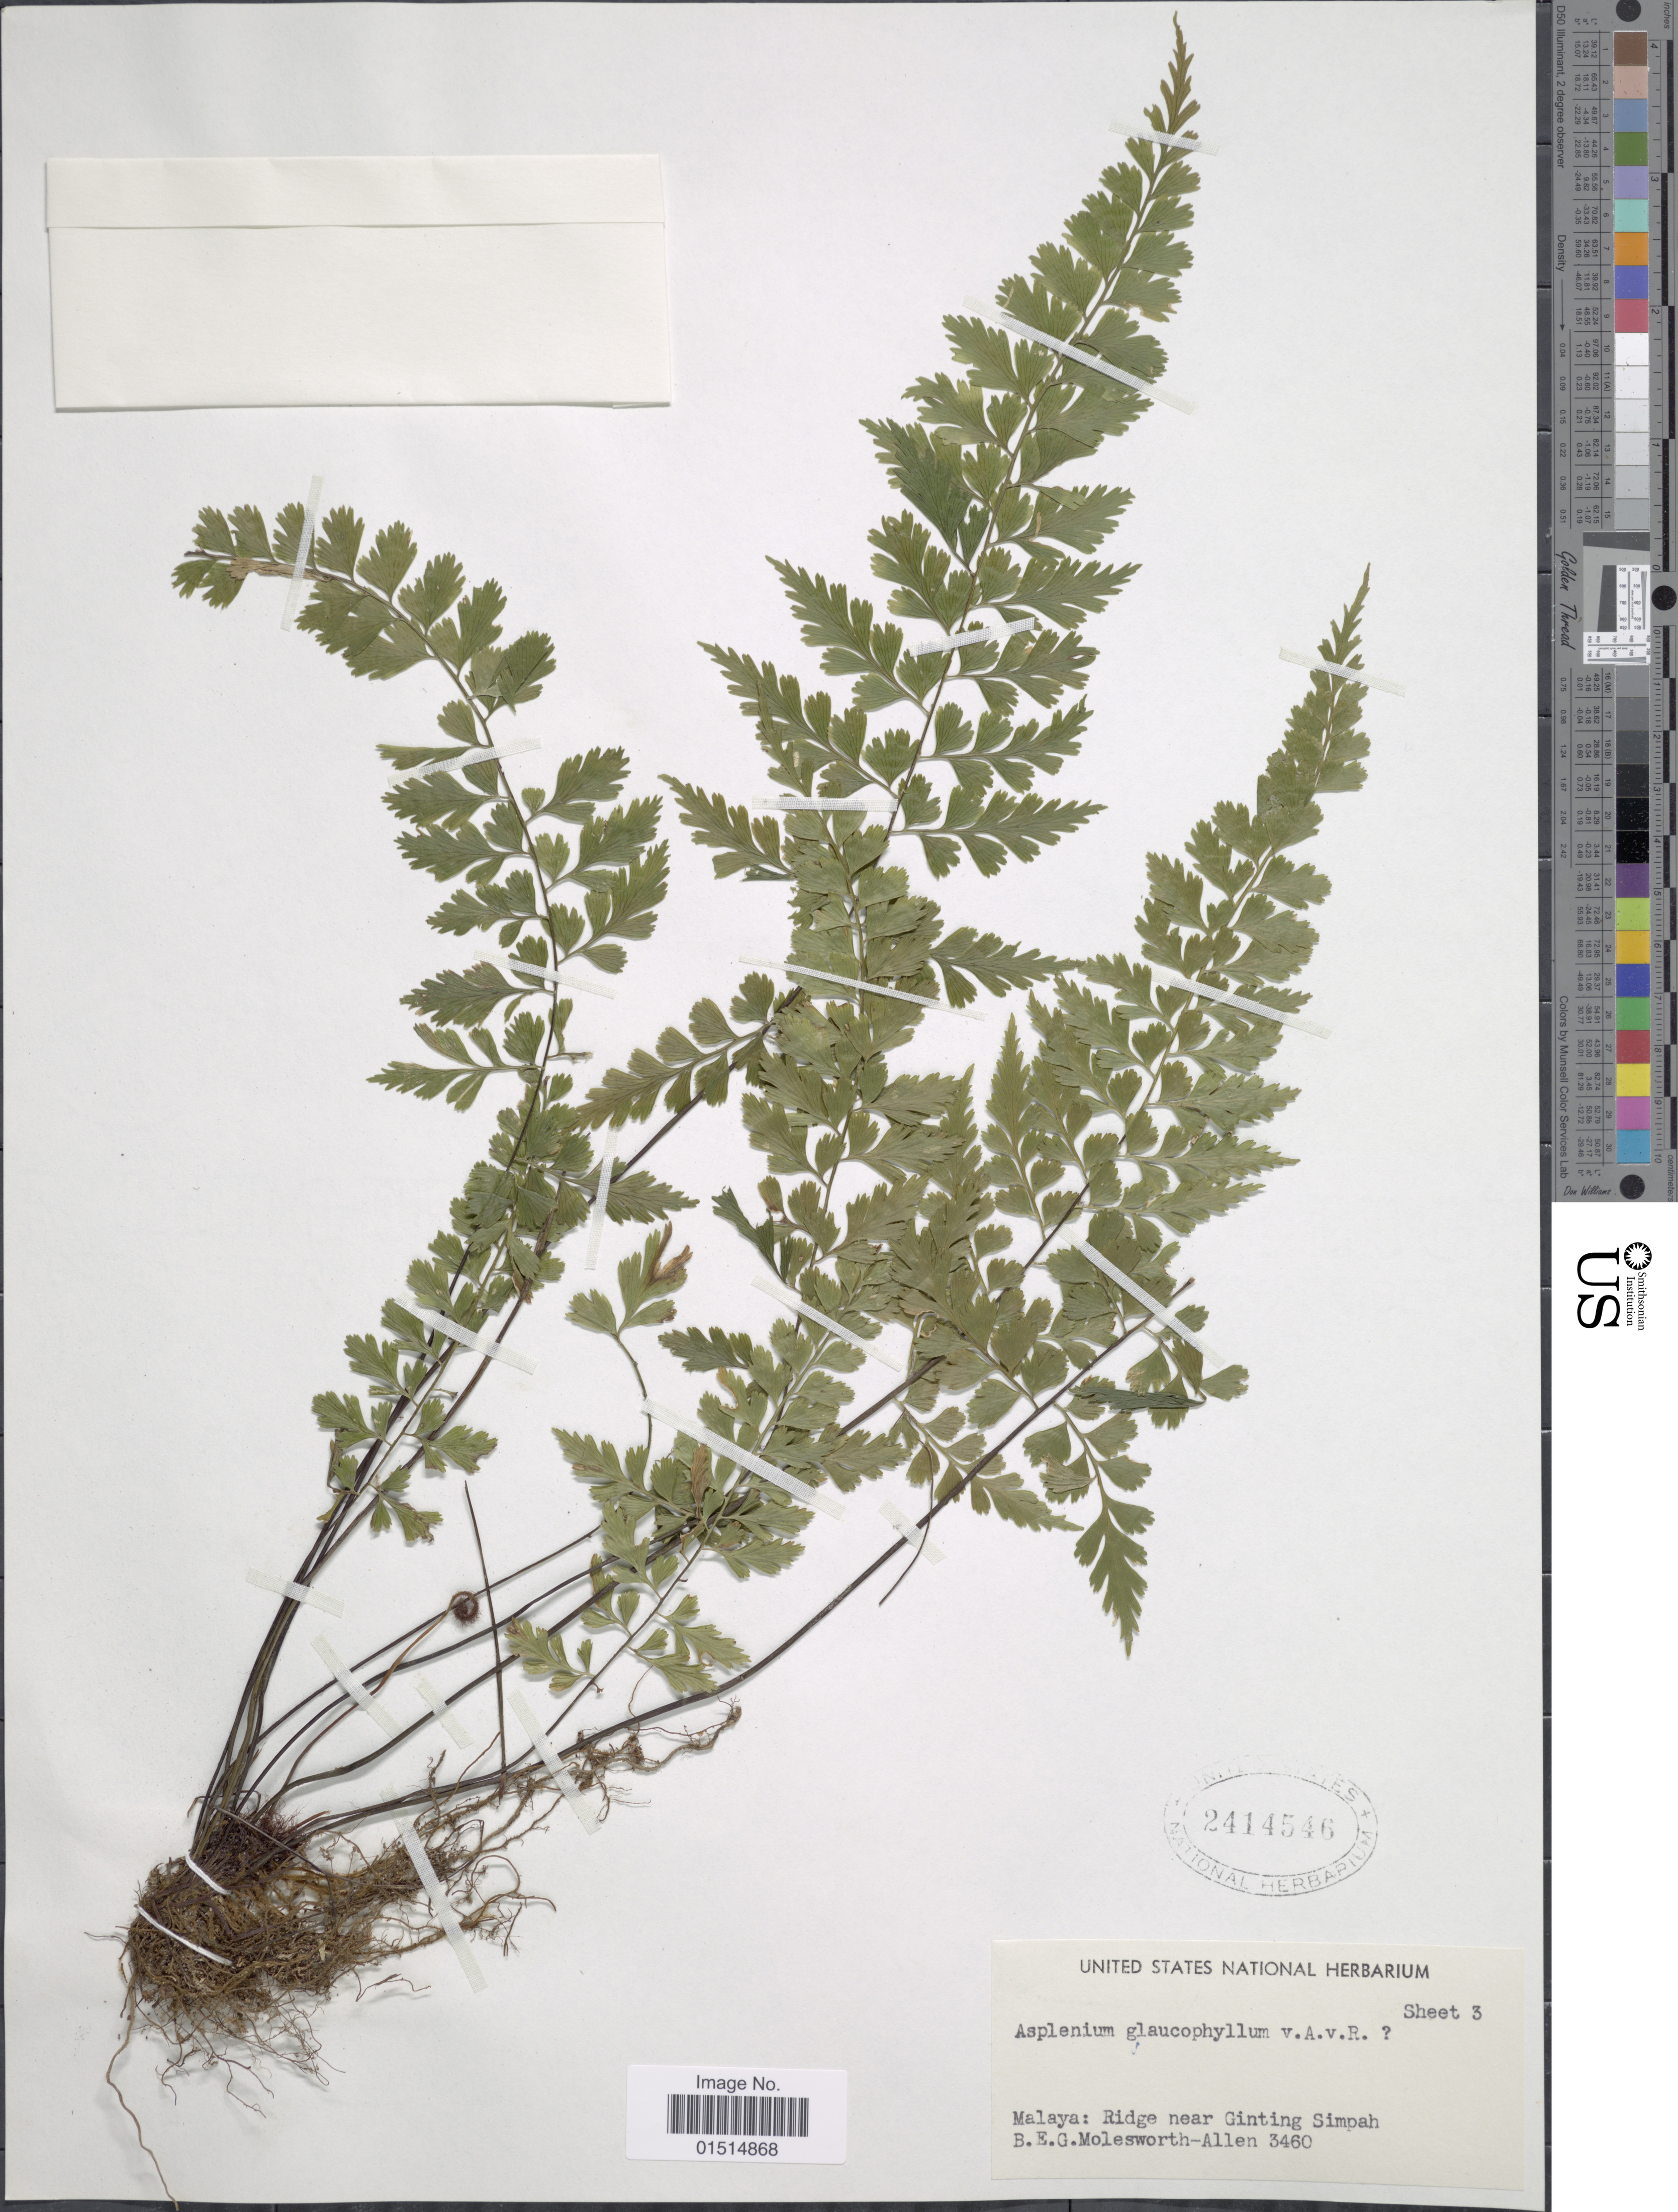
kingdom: Plantae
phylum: Tracheophyta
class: Polypodiopsida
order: Polypodiales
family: Aspleniaceae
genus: Asplenium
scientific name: Asplenium glaucophyllum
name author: Alderw.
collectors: B. E. G. Molesworth-Allen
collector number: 3460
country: Malaysia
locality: Malaya: ridge near Ginting Simpah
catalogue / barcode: US 2414546